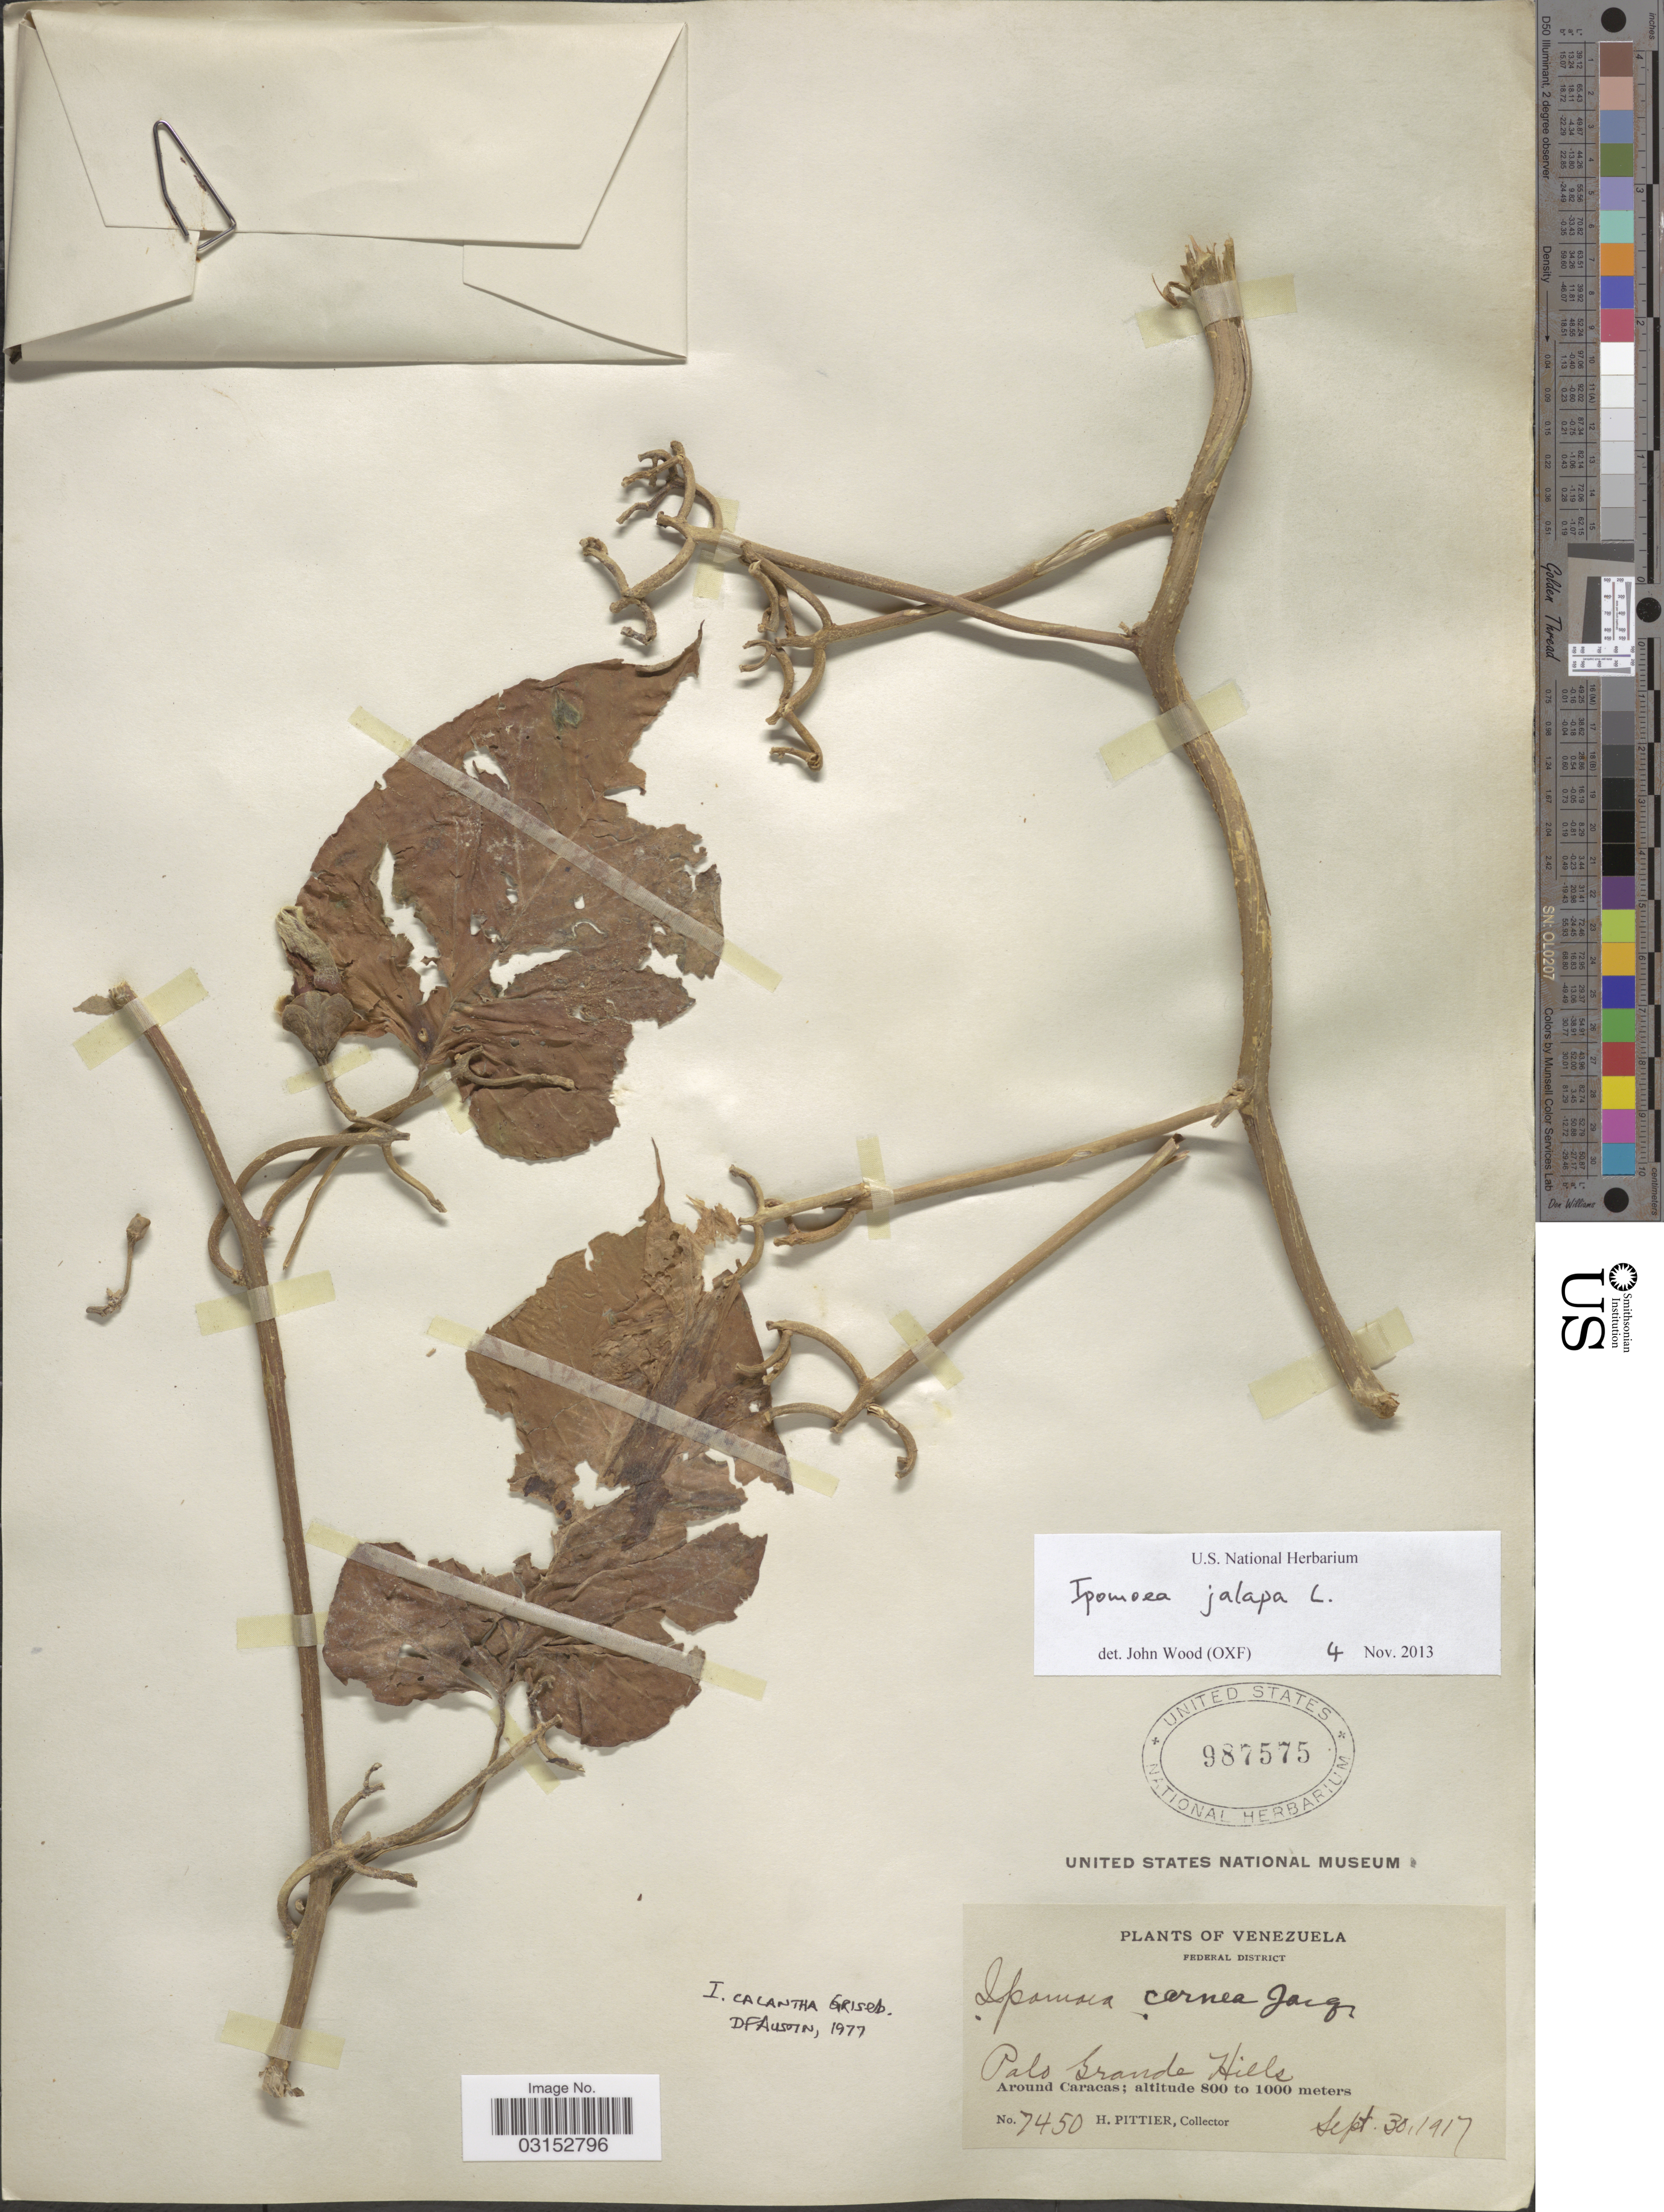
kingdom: Plantae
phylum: Tracheophyta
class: Magnoliopsida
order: Solanales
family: Convolvulaceae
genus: Ipomoea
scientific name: Ipomoea jalapa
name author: (L.) Pursh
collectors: H. F. Pittier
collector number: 7450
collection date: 1917-09-30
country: Venezuela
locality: Federal District. Palo Grande Hills. Around Caracas.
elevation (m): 800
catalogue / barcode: US 987575